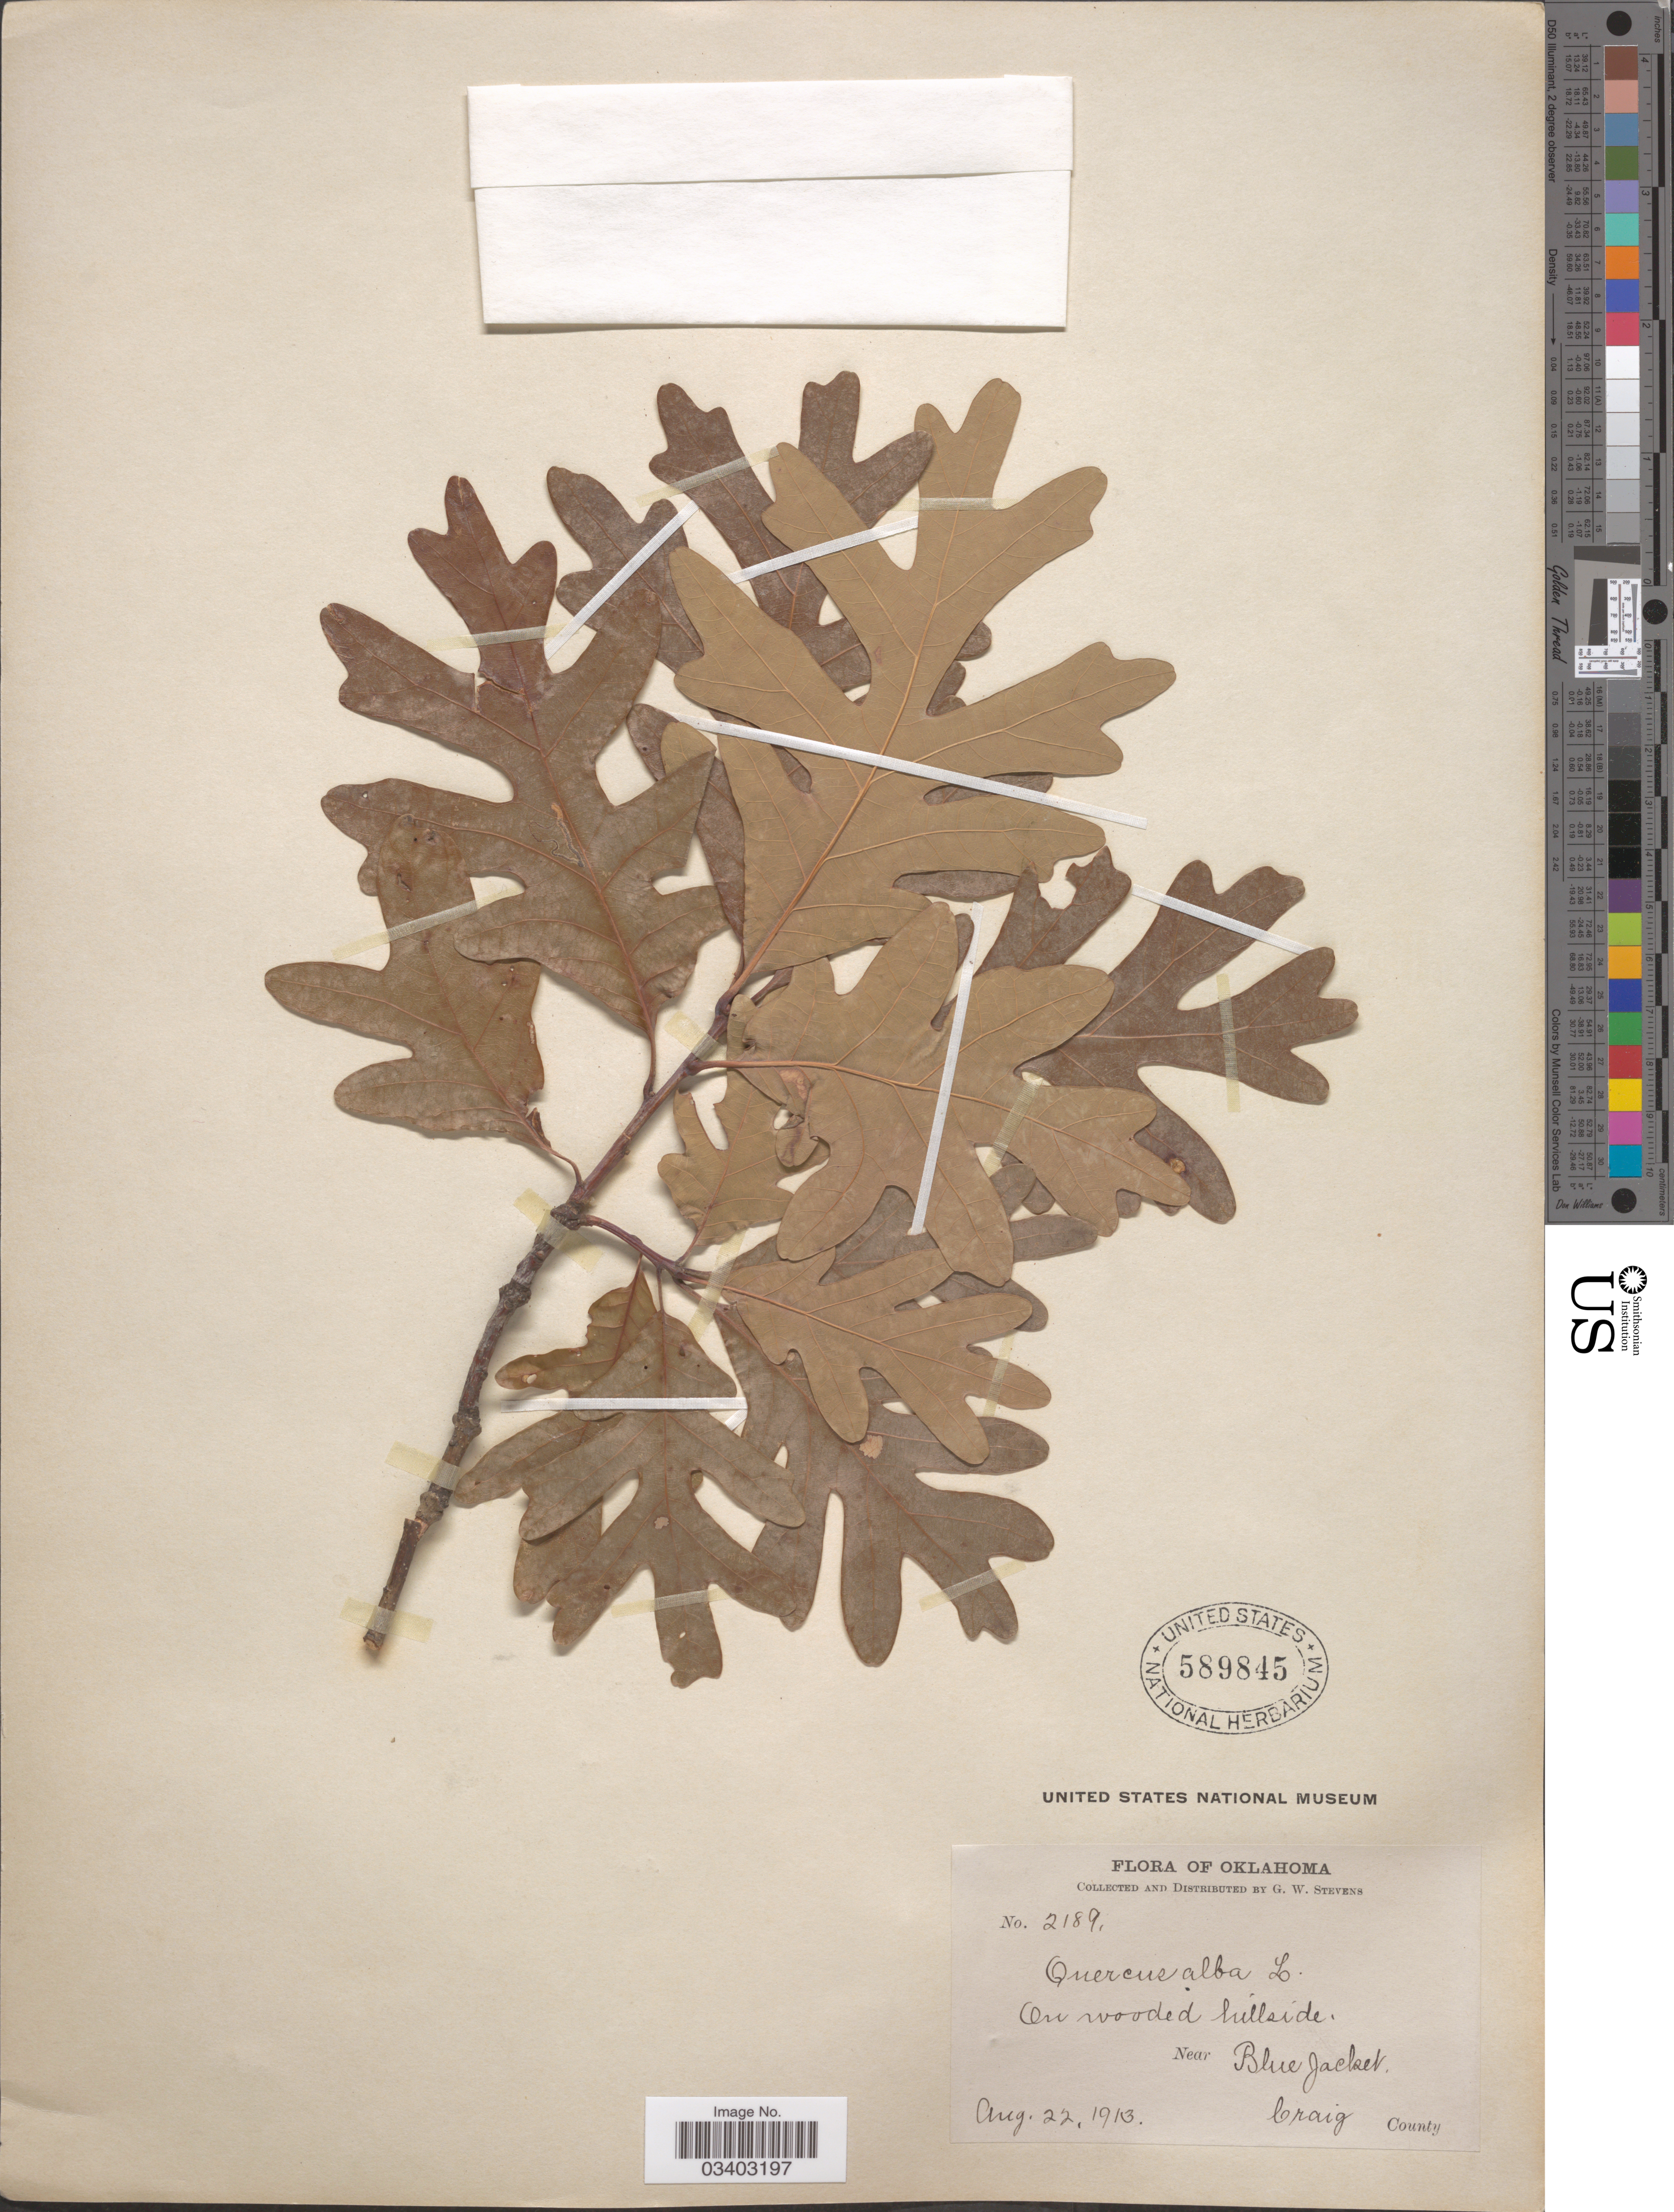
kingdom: Plantae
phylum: Tracheophyta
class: Magnoliopsida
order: Fagales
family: Fagaceae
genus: Quercus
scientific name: Quercus alba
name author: L.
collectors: G. W. Stevens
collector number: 2189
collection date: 1913-08-22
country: United States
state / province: Oklahoma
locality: On wooded hillside, near Blue Jacket. Craig County.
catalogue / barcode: US 589845